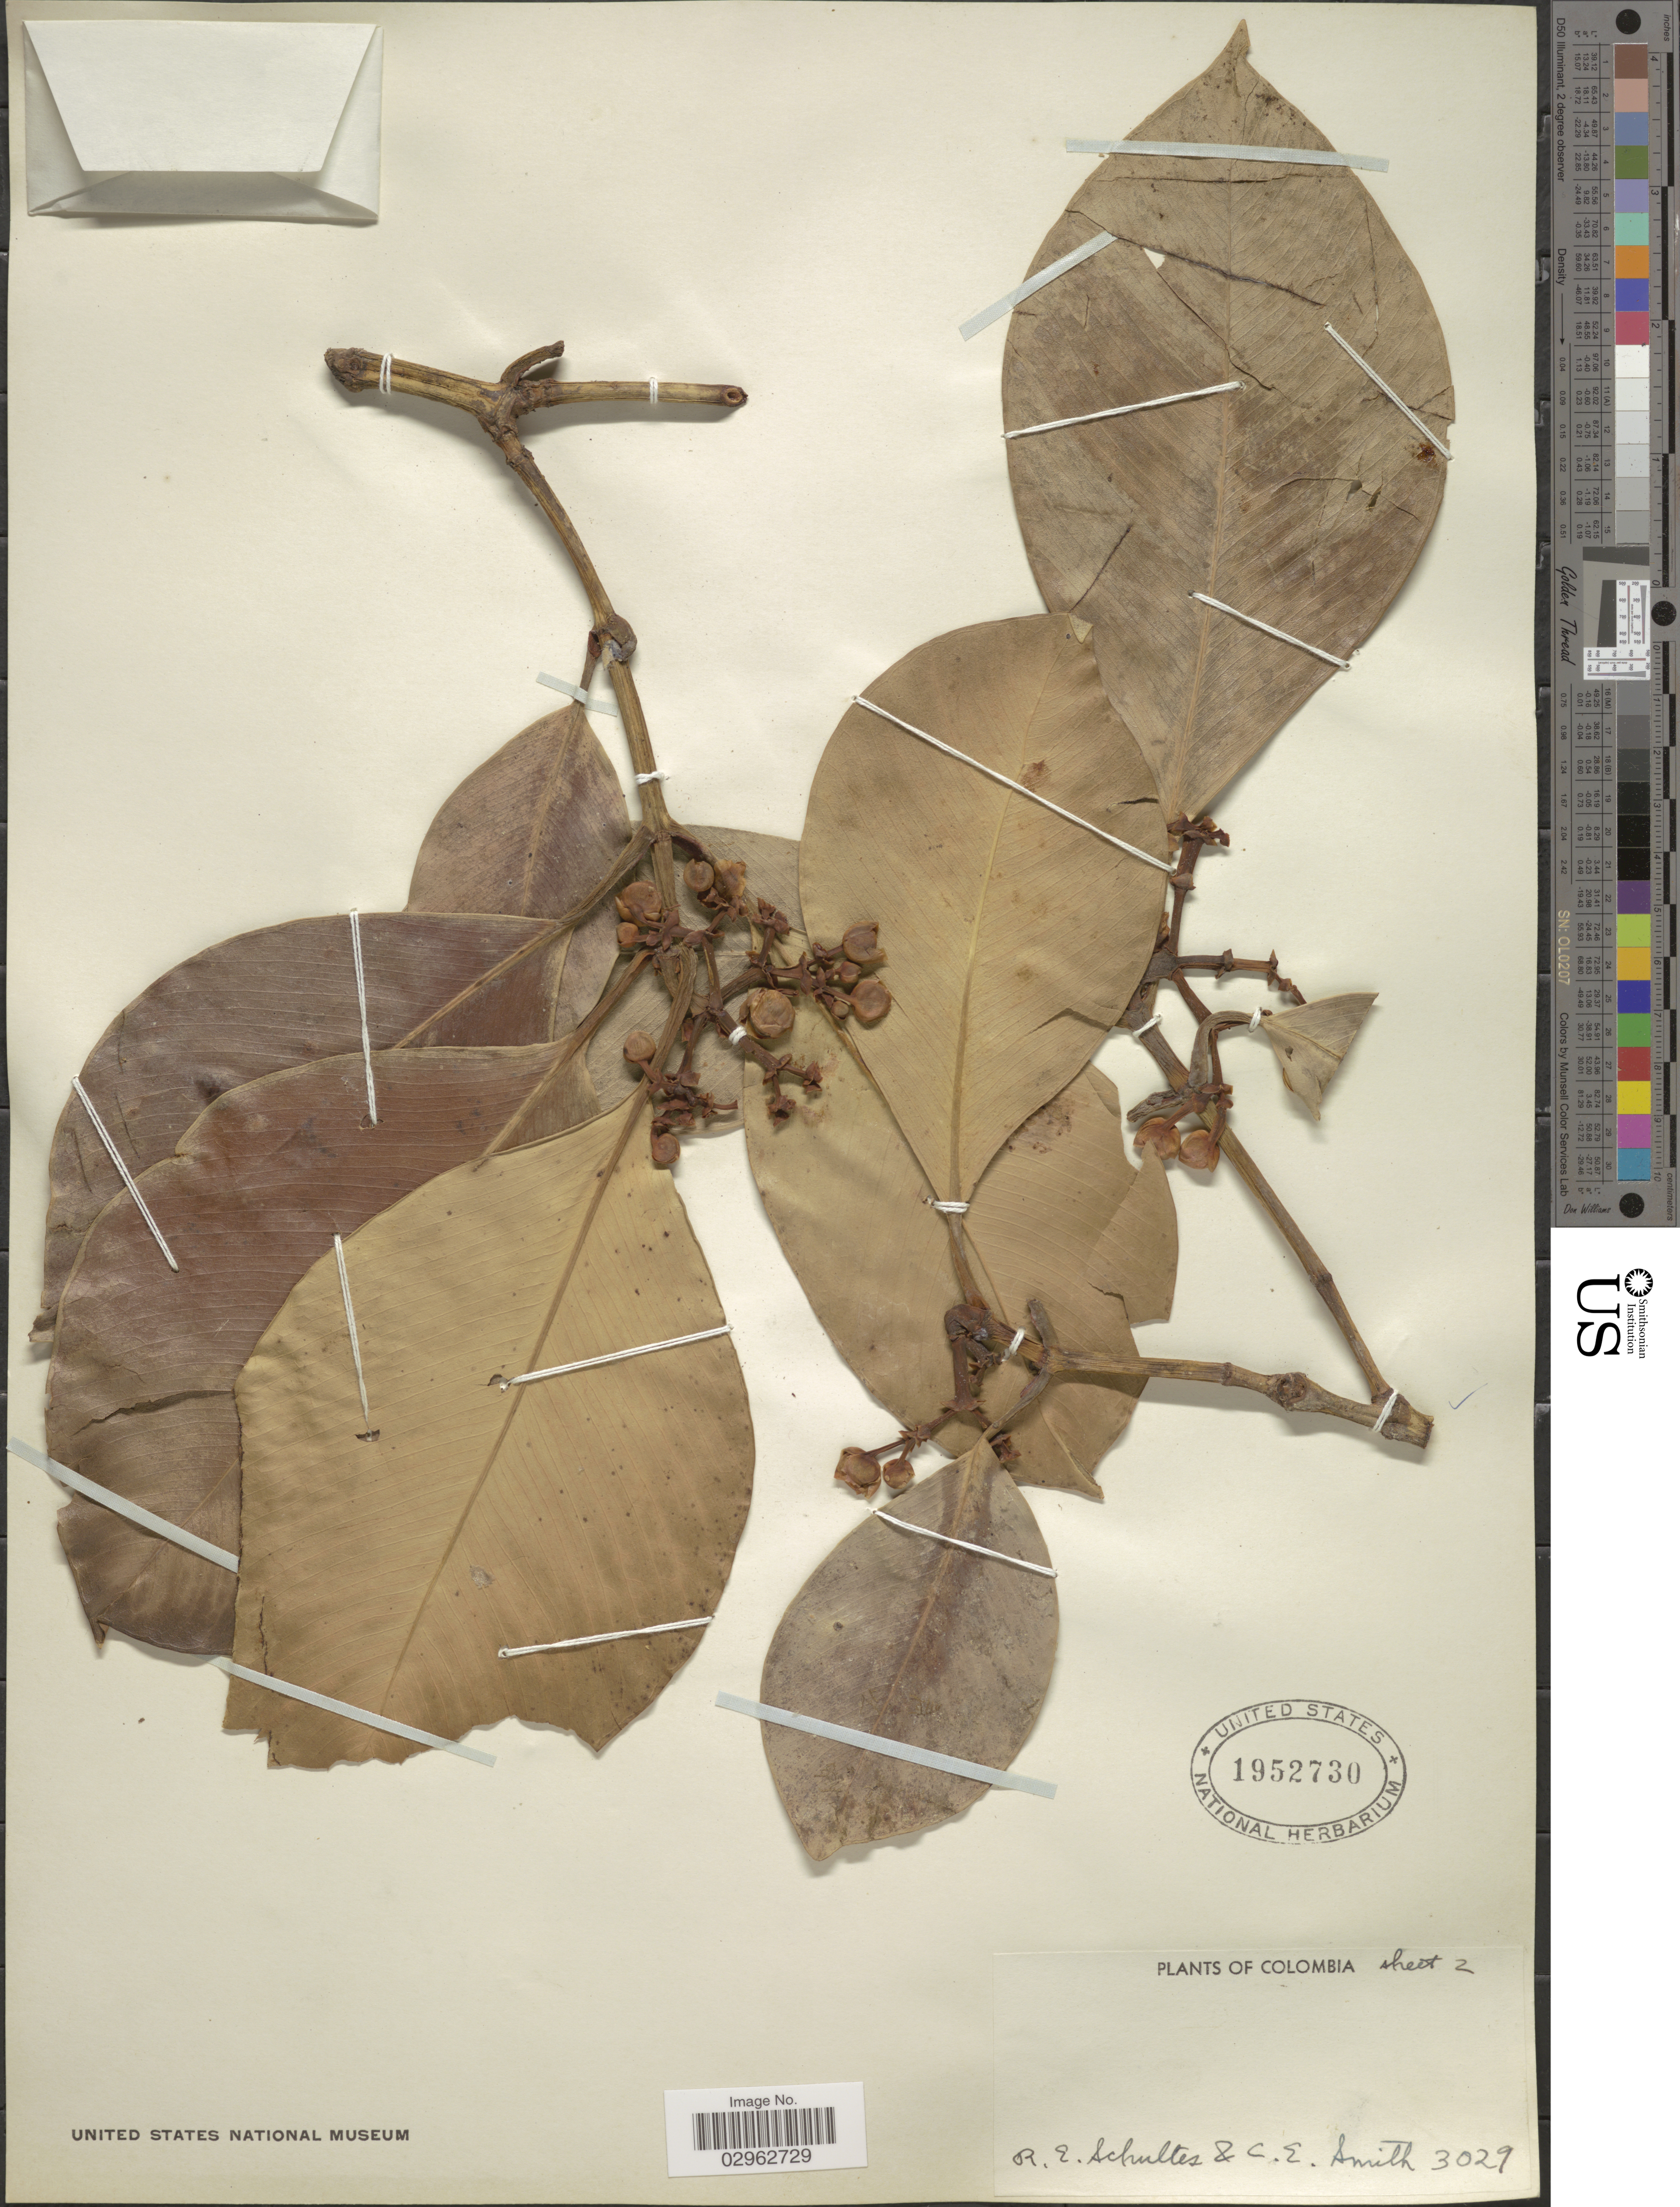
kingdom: Plantae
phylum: Tracheophyta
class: Magnoliopsida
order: Malpighiales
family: Clusiaceae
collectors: R. E. Schultes & C. E. Smith Jr.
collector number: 3029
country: Colombia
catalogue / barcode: US 1952730